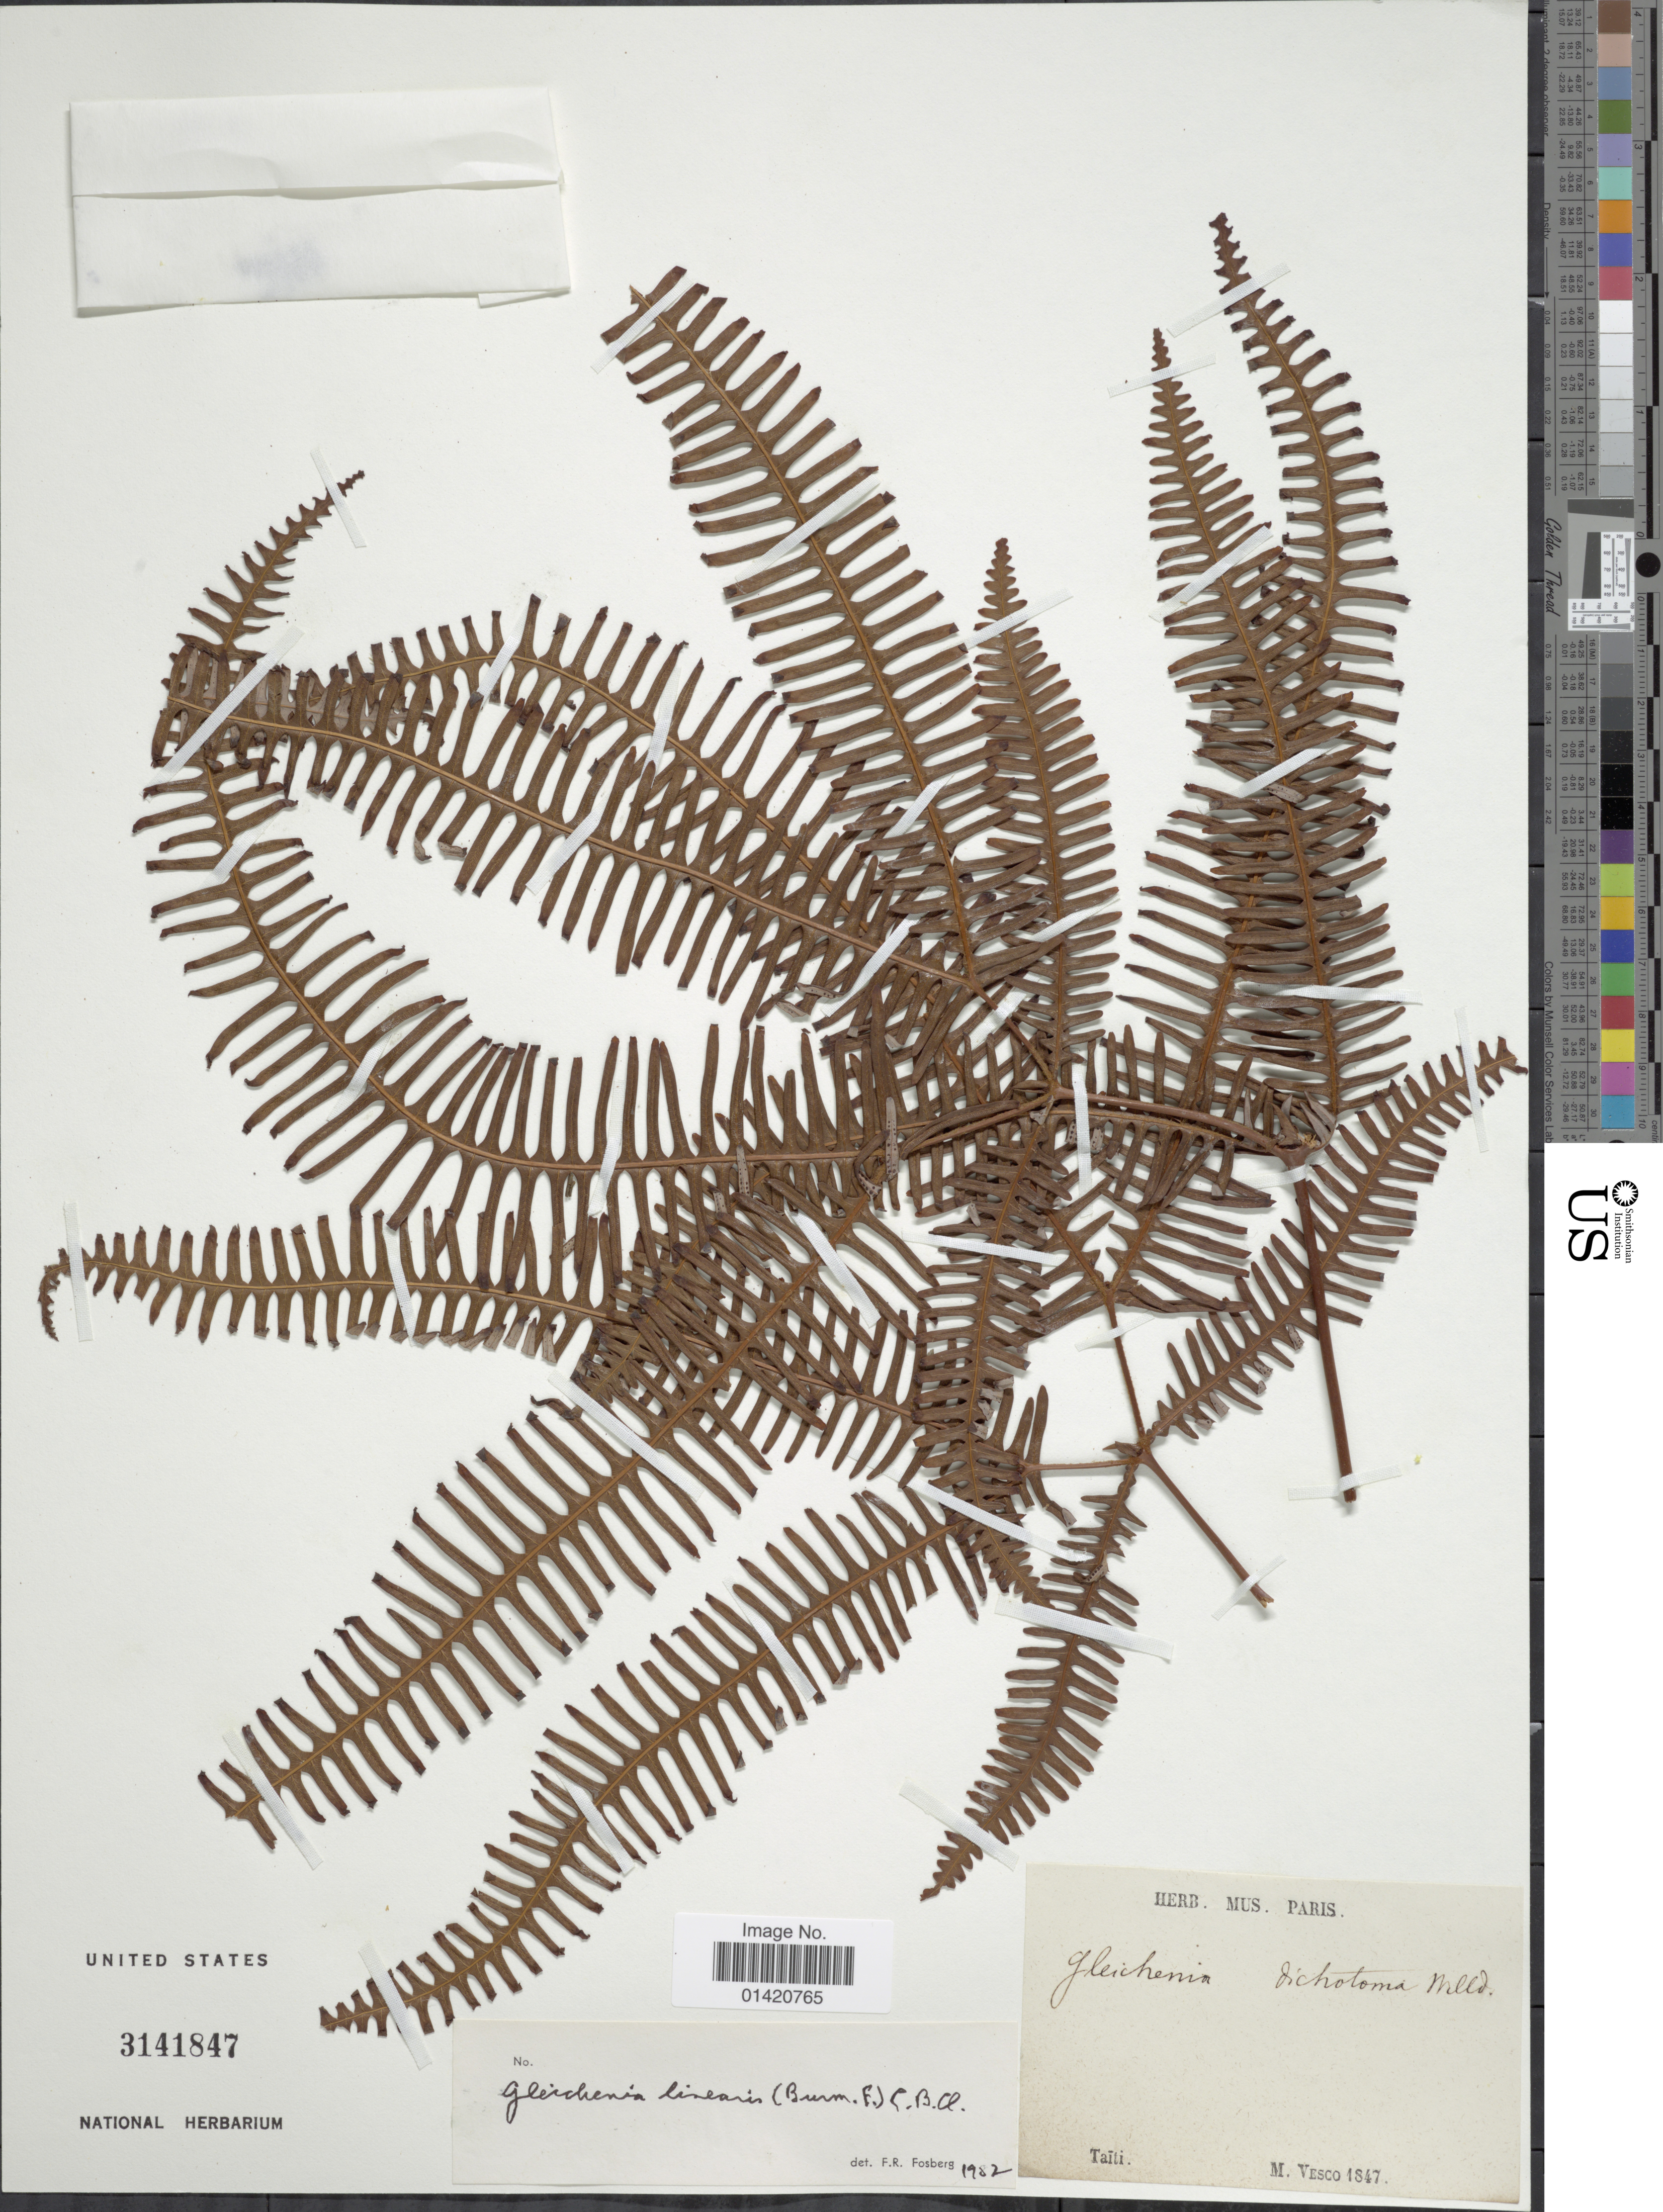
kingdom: Plantae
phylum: Tracheophyta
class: Polypodiopsida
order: Gleicheniales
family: Gleicheniaceae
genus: Dicranopteris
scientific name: Dicranopteris linearis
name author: (Burm. f.) Underw.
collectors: M. Vesco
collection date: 1847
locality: Taïti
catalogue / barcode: US 3141847